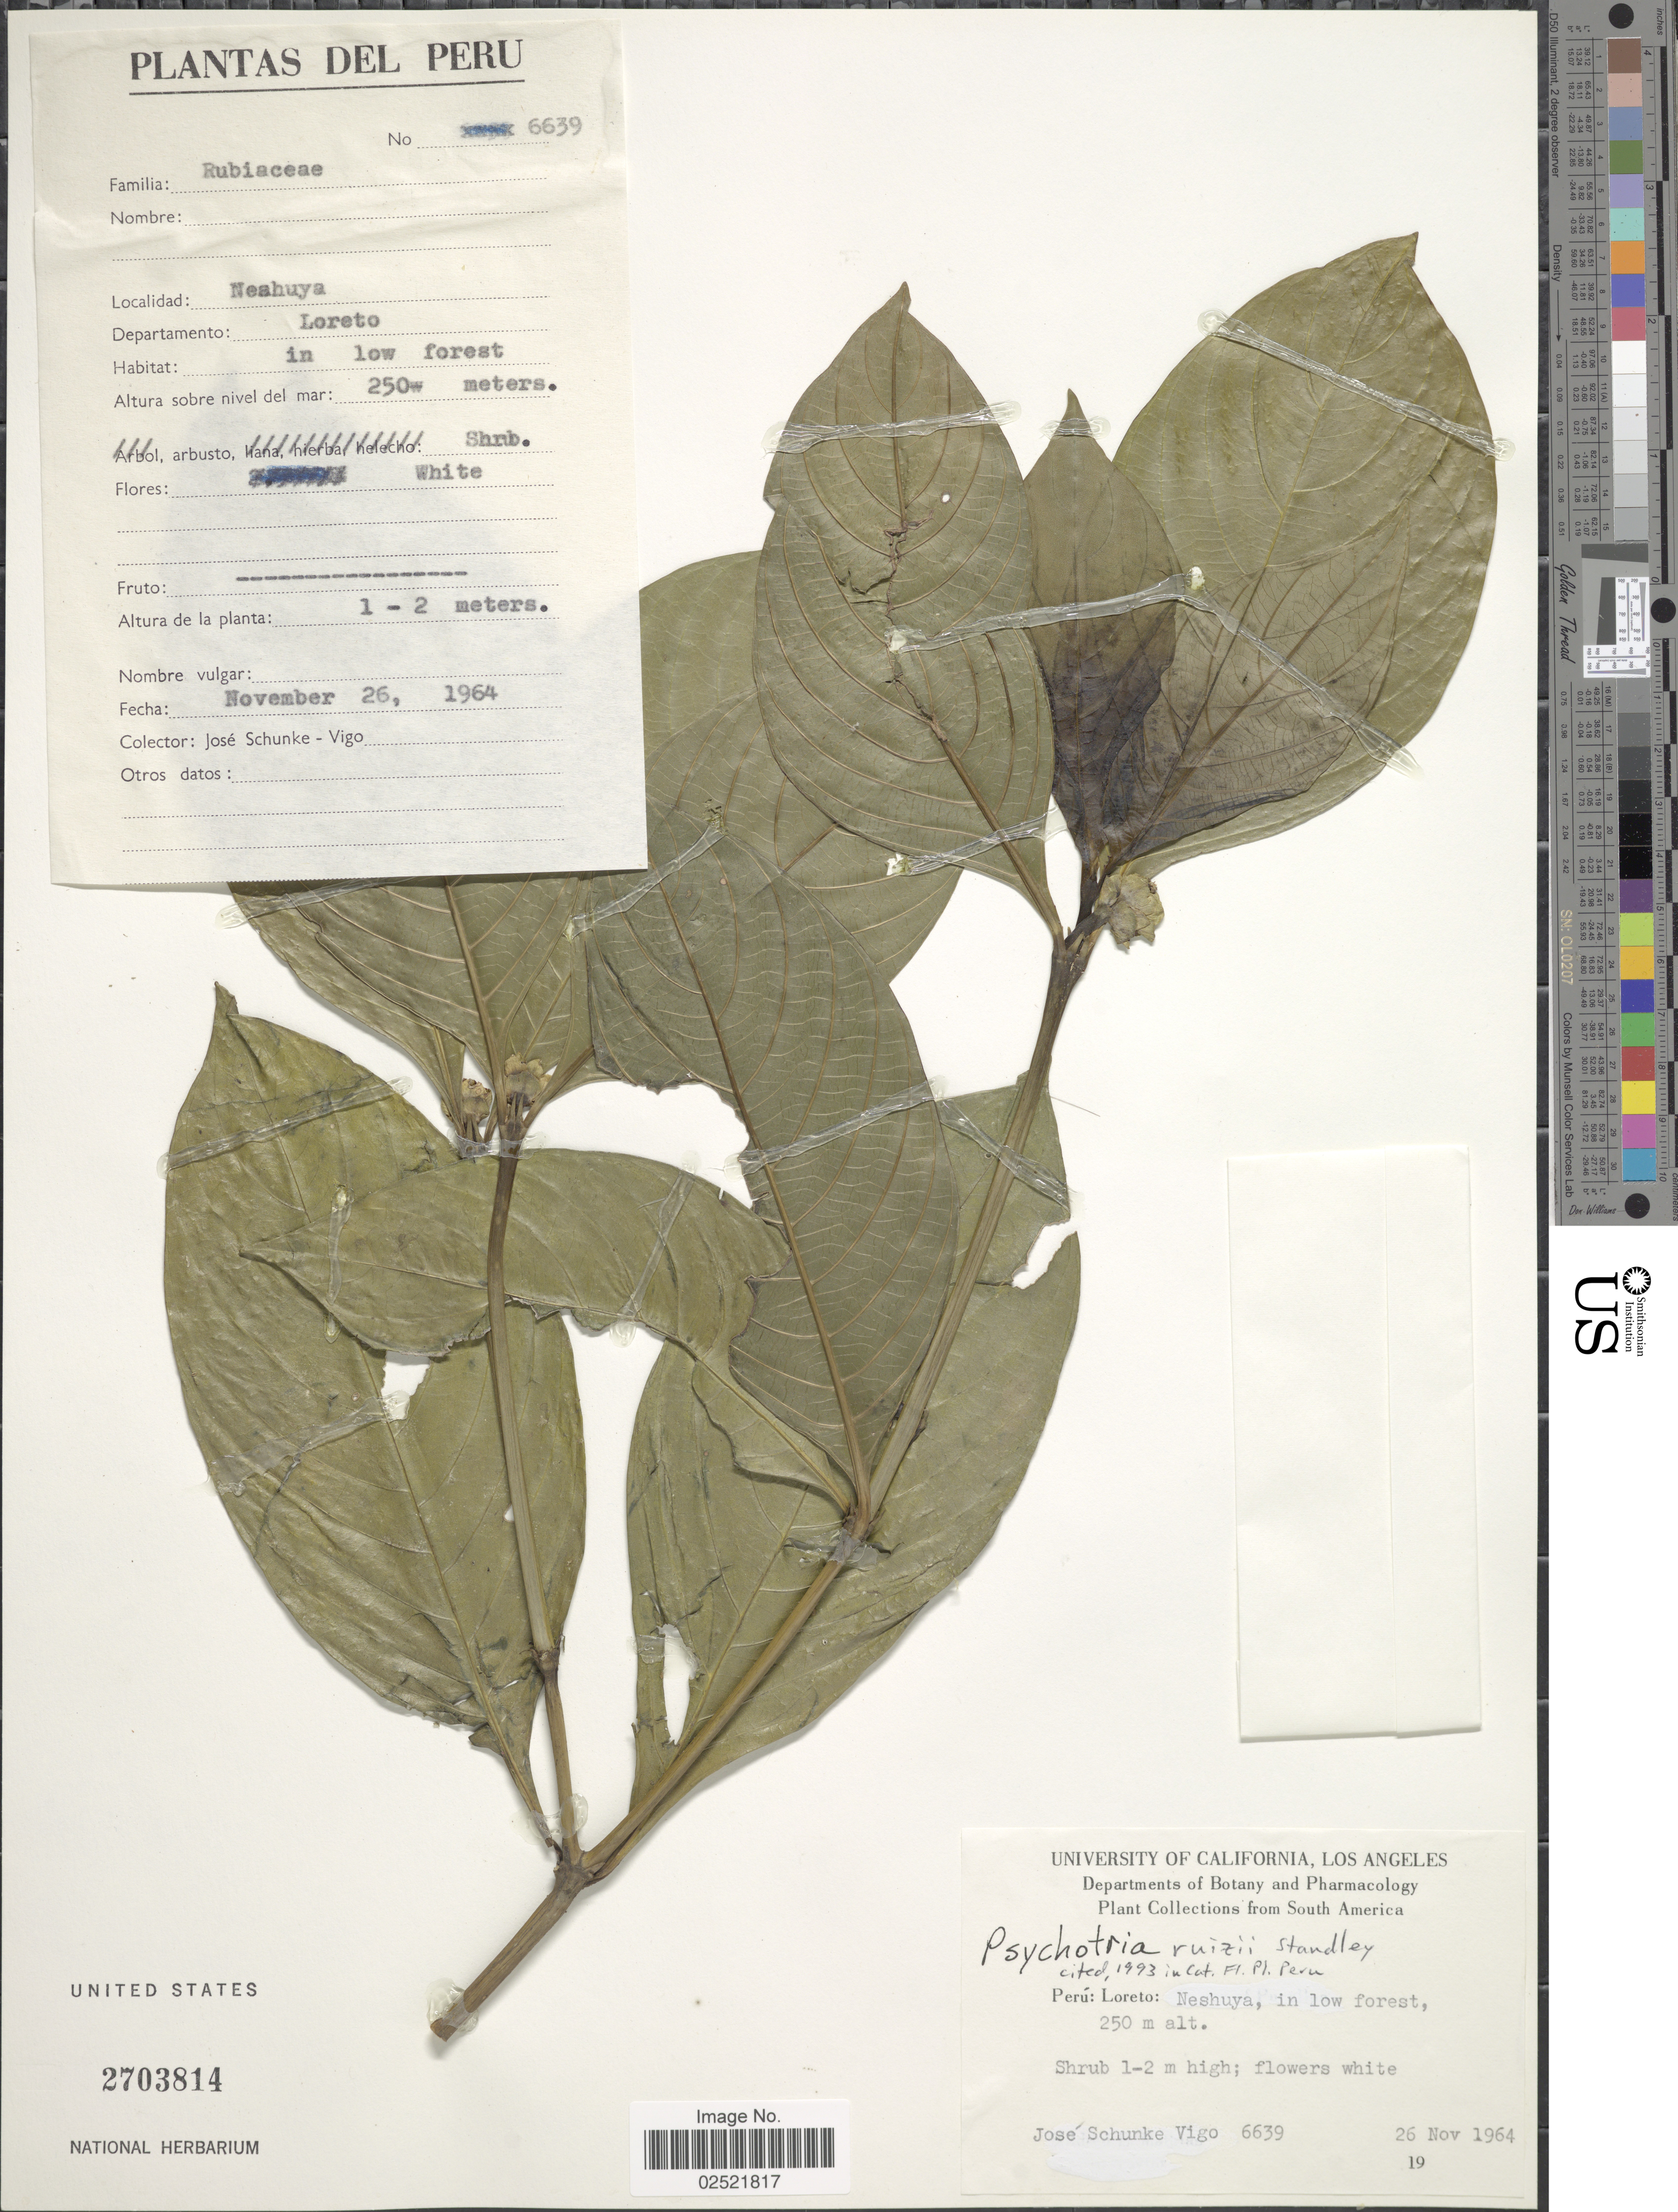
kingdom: Plantae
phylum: Tracheophyta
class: Magnoliopsida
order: Gentianales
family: Rubiaceae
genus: Psychotria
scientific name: Psychotria ruizii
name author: Standl.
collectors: J. Schunke Vigo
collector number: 6639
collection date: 1964-11-26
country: Peru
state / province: Loreto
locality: Neshuya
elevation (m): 250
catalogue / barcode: US 2703814